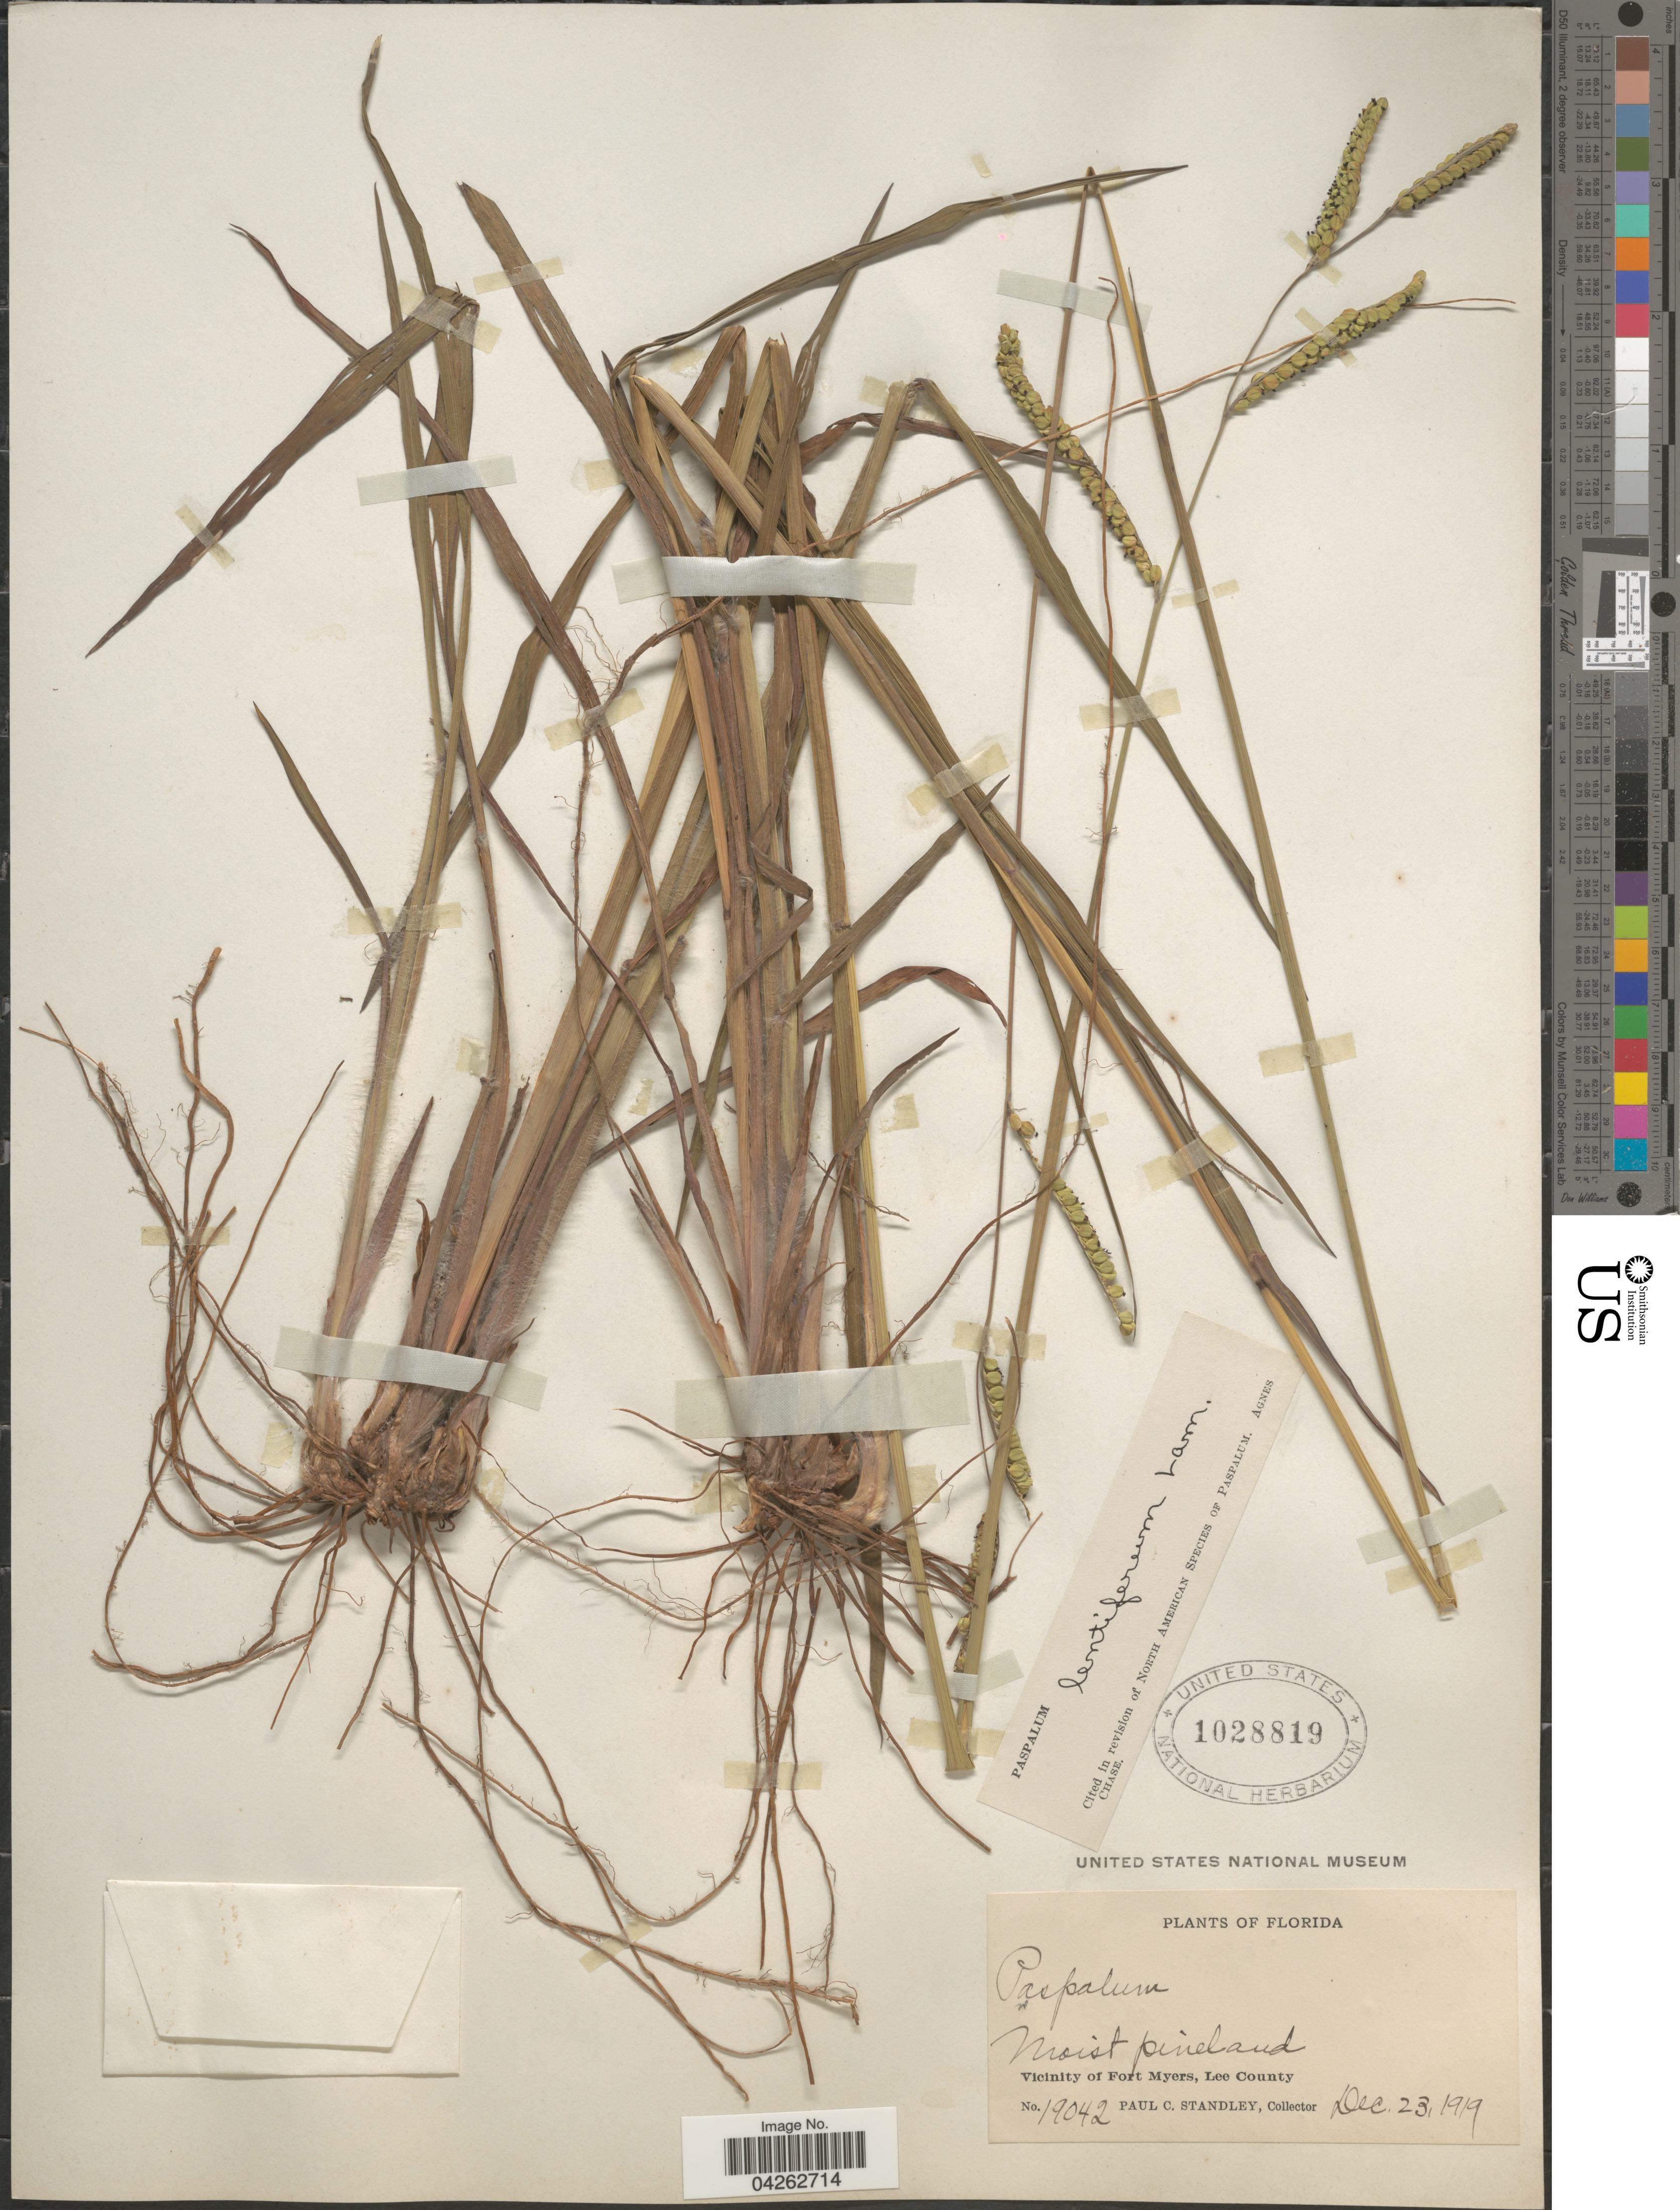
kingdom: Plantae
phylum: Tracheophyta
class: Liliopsida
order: Poales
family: Poaceae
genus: Paspalum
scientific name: Paspalum lentiferum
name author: Lam.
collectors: P. C. Standley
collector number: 19042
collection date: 1919-12-23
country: United States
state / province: Florida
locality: Moist pineland. Vicinity of Fort Myers, Lee County.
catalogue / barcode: US 1028819